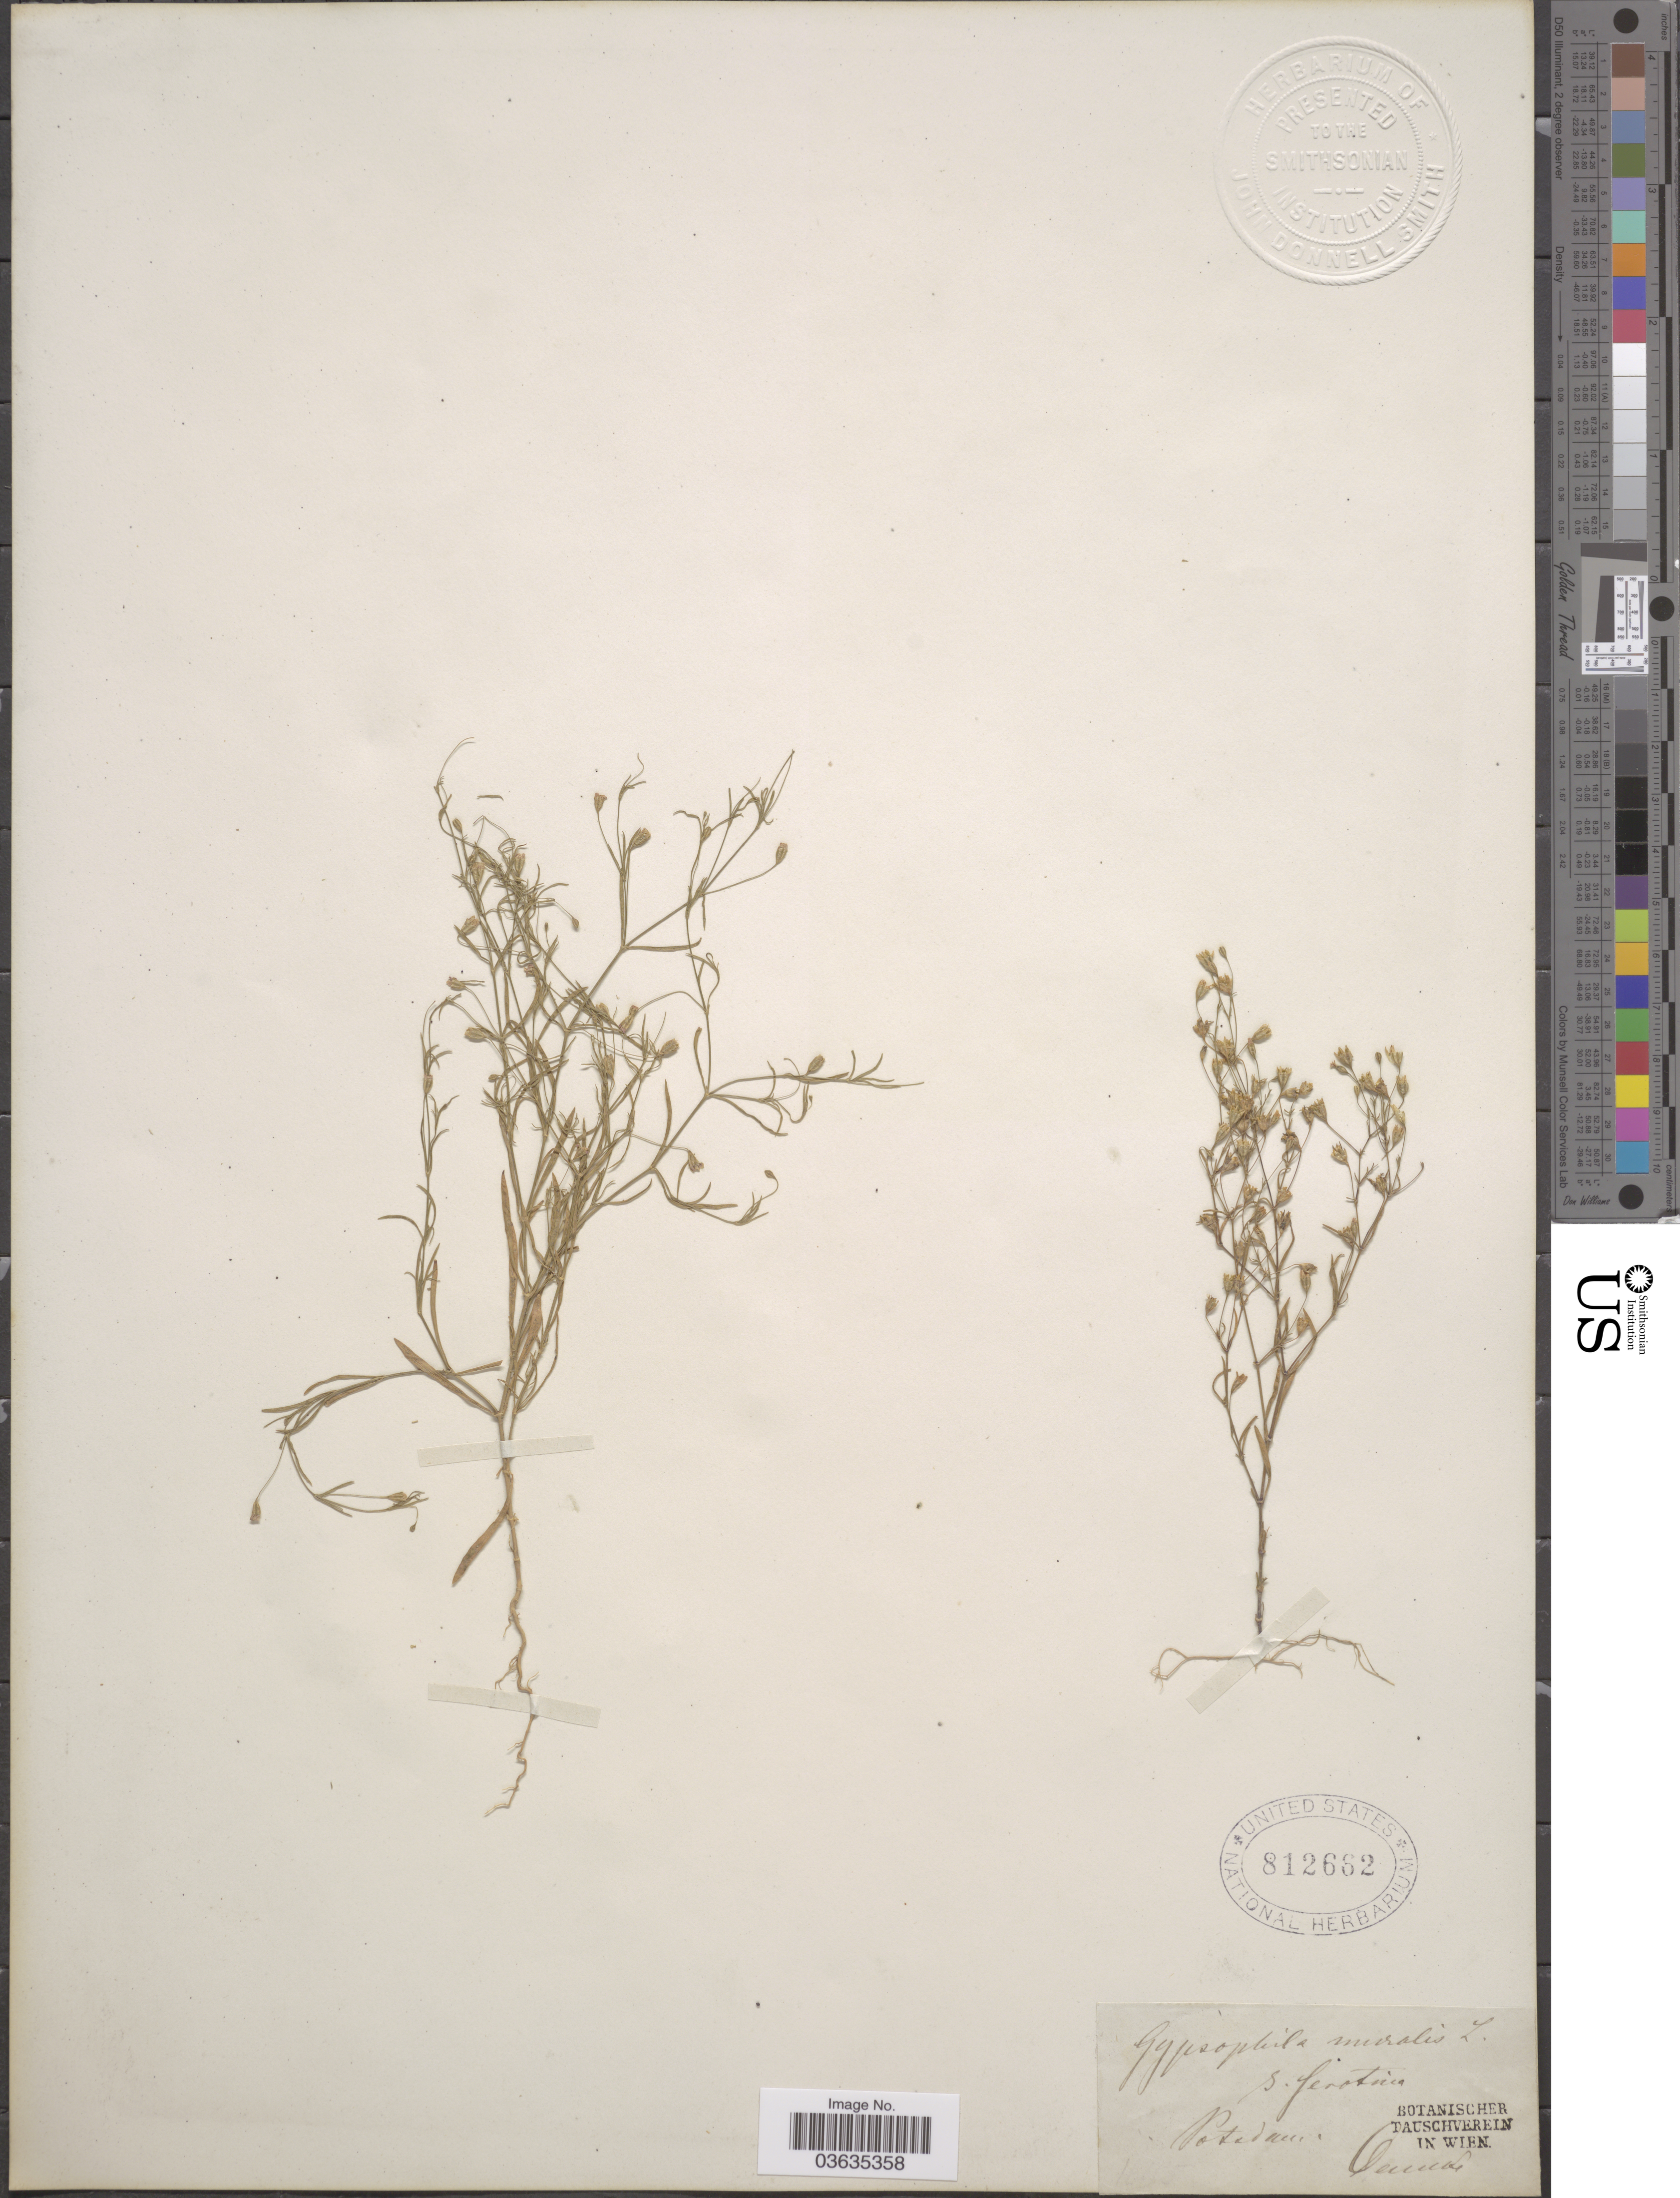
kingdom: Plantae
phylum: Tracheophyta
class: Magnoliopsida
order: Caryophyllales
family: Caryophyllaceae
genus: Psammophiliella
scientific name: Psammophiliella muralis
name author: (L.) Ikonn.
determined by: U.S. National Herbarium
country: Germany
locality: Potsdam.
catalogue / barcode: US 812662